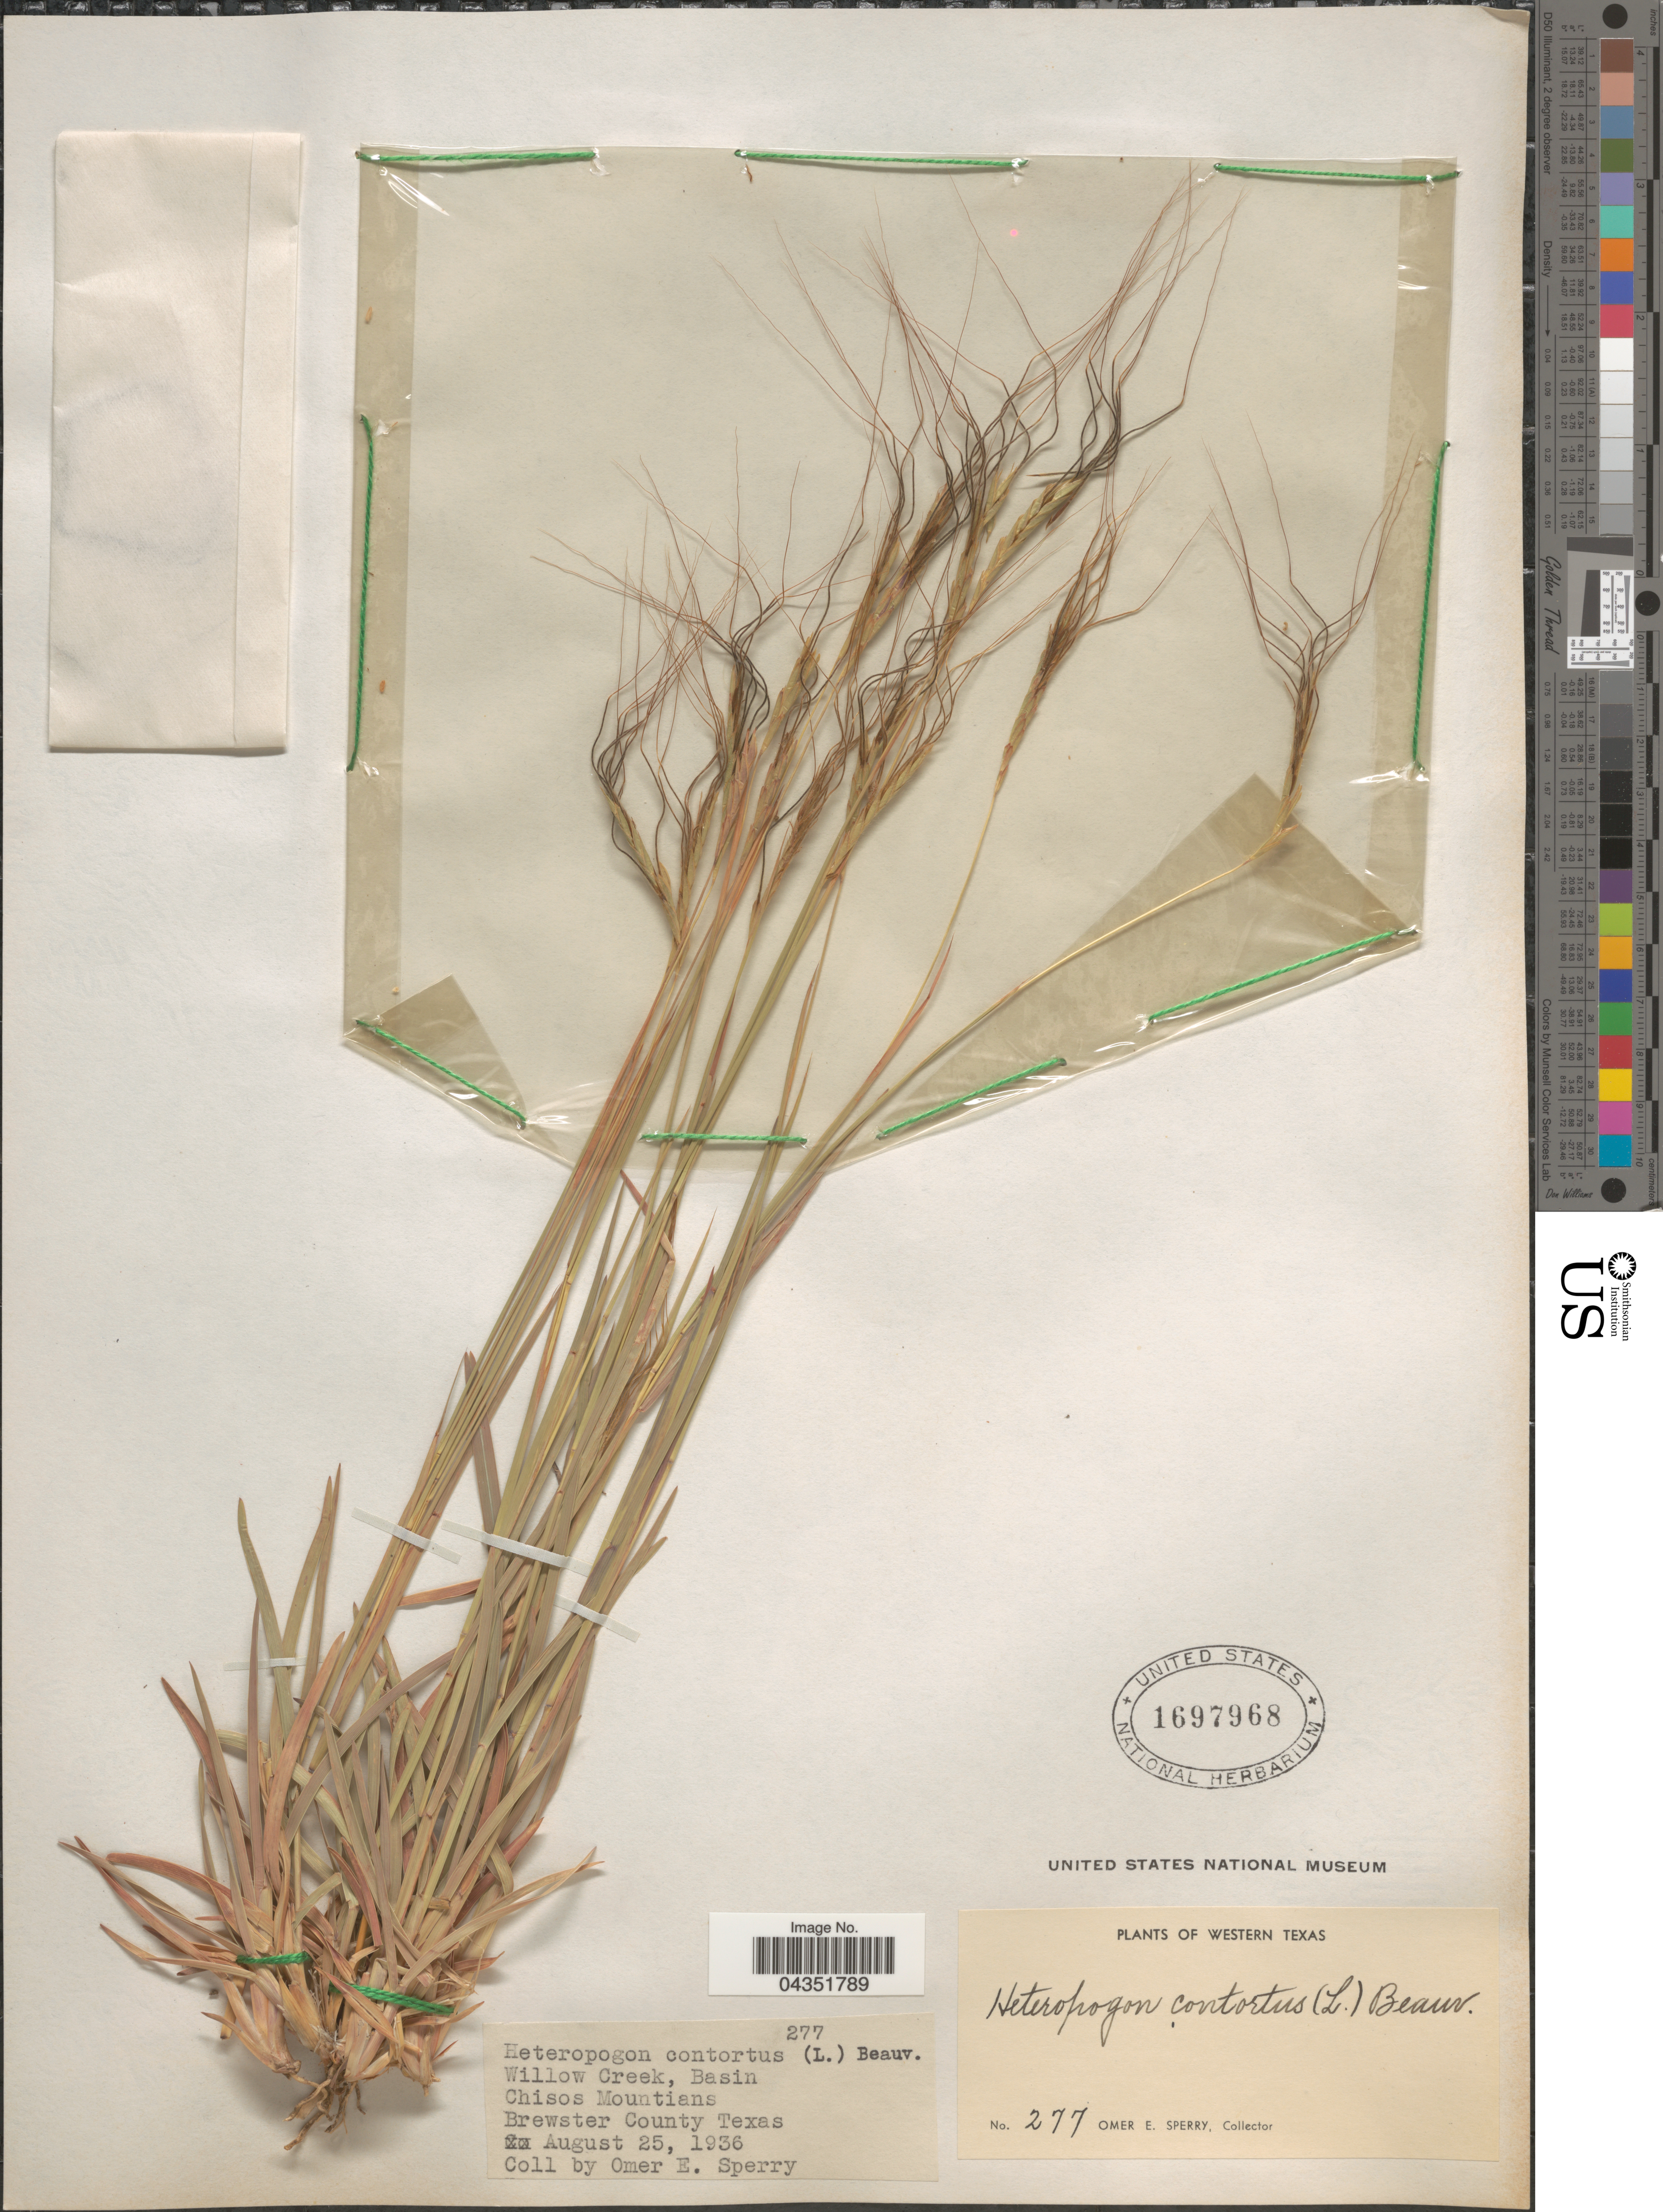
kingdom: Plantae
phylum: Tracheophyta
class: Liliopsida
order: Poales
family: Poaceae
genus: Heteropogon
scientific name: Heteropogon contortus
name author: (L.) P. Beauv. ex Roem. & Schult.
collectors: O. E. Sperry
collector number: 277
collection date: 1936-08-25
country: United States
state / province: Texas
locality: Willow Creek, Basin Chisos Mountains. Brewster County. Western Texas.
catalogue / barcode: US 1697968